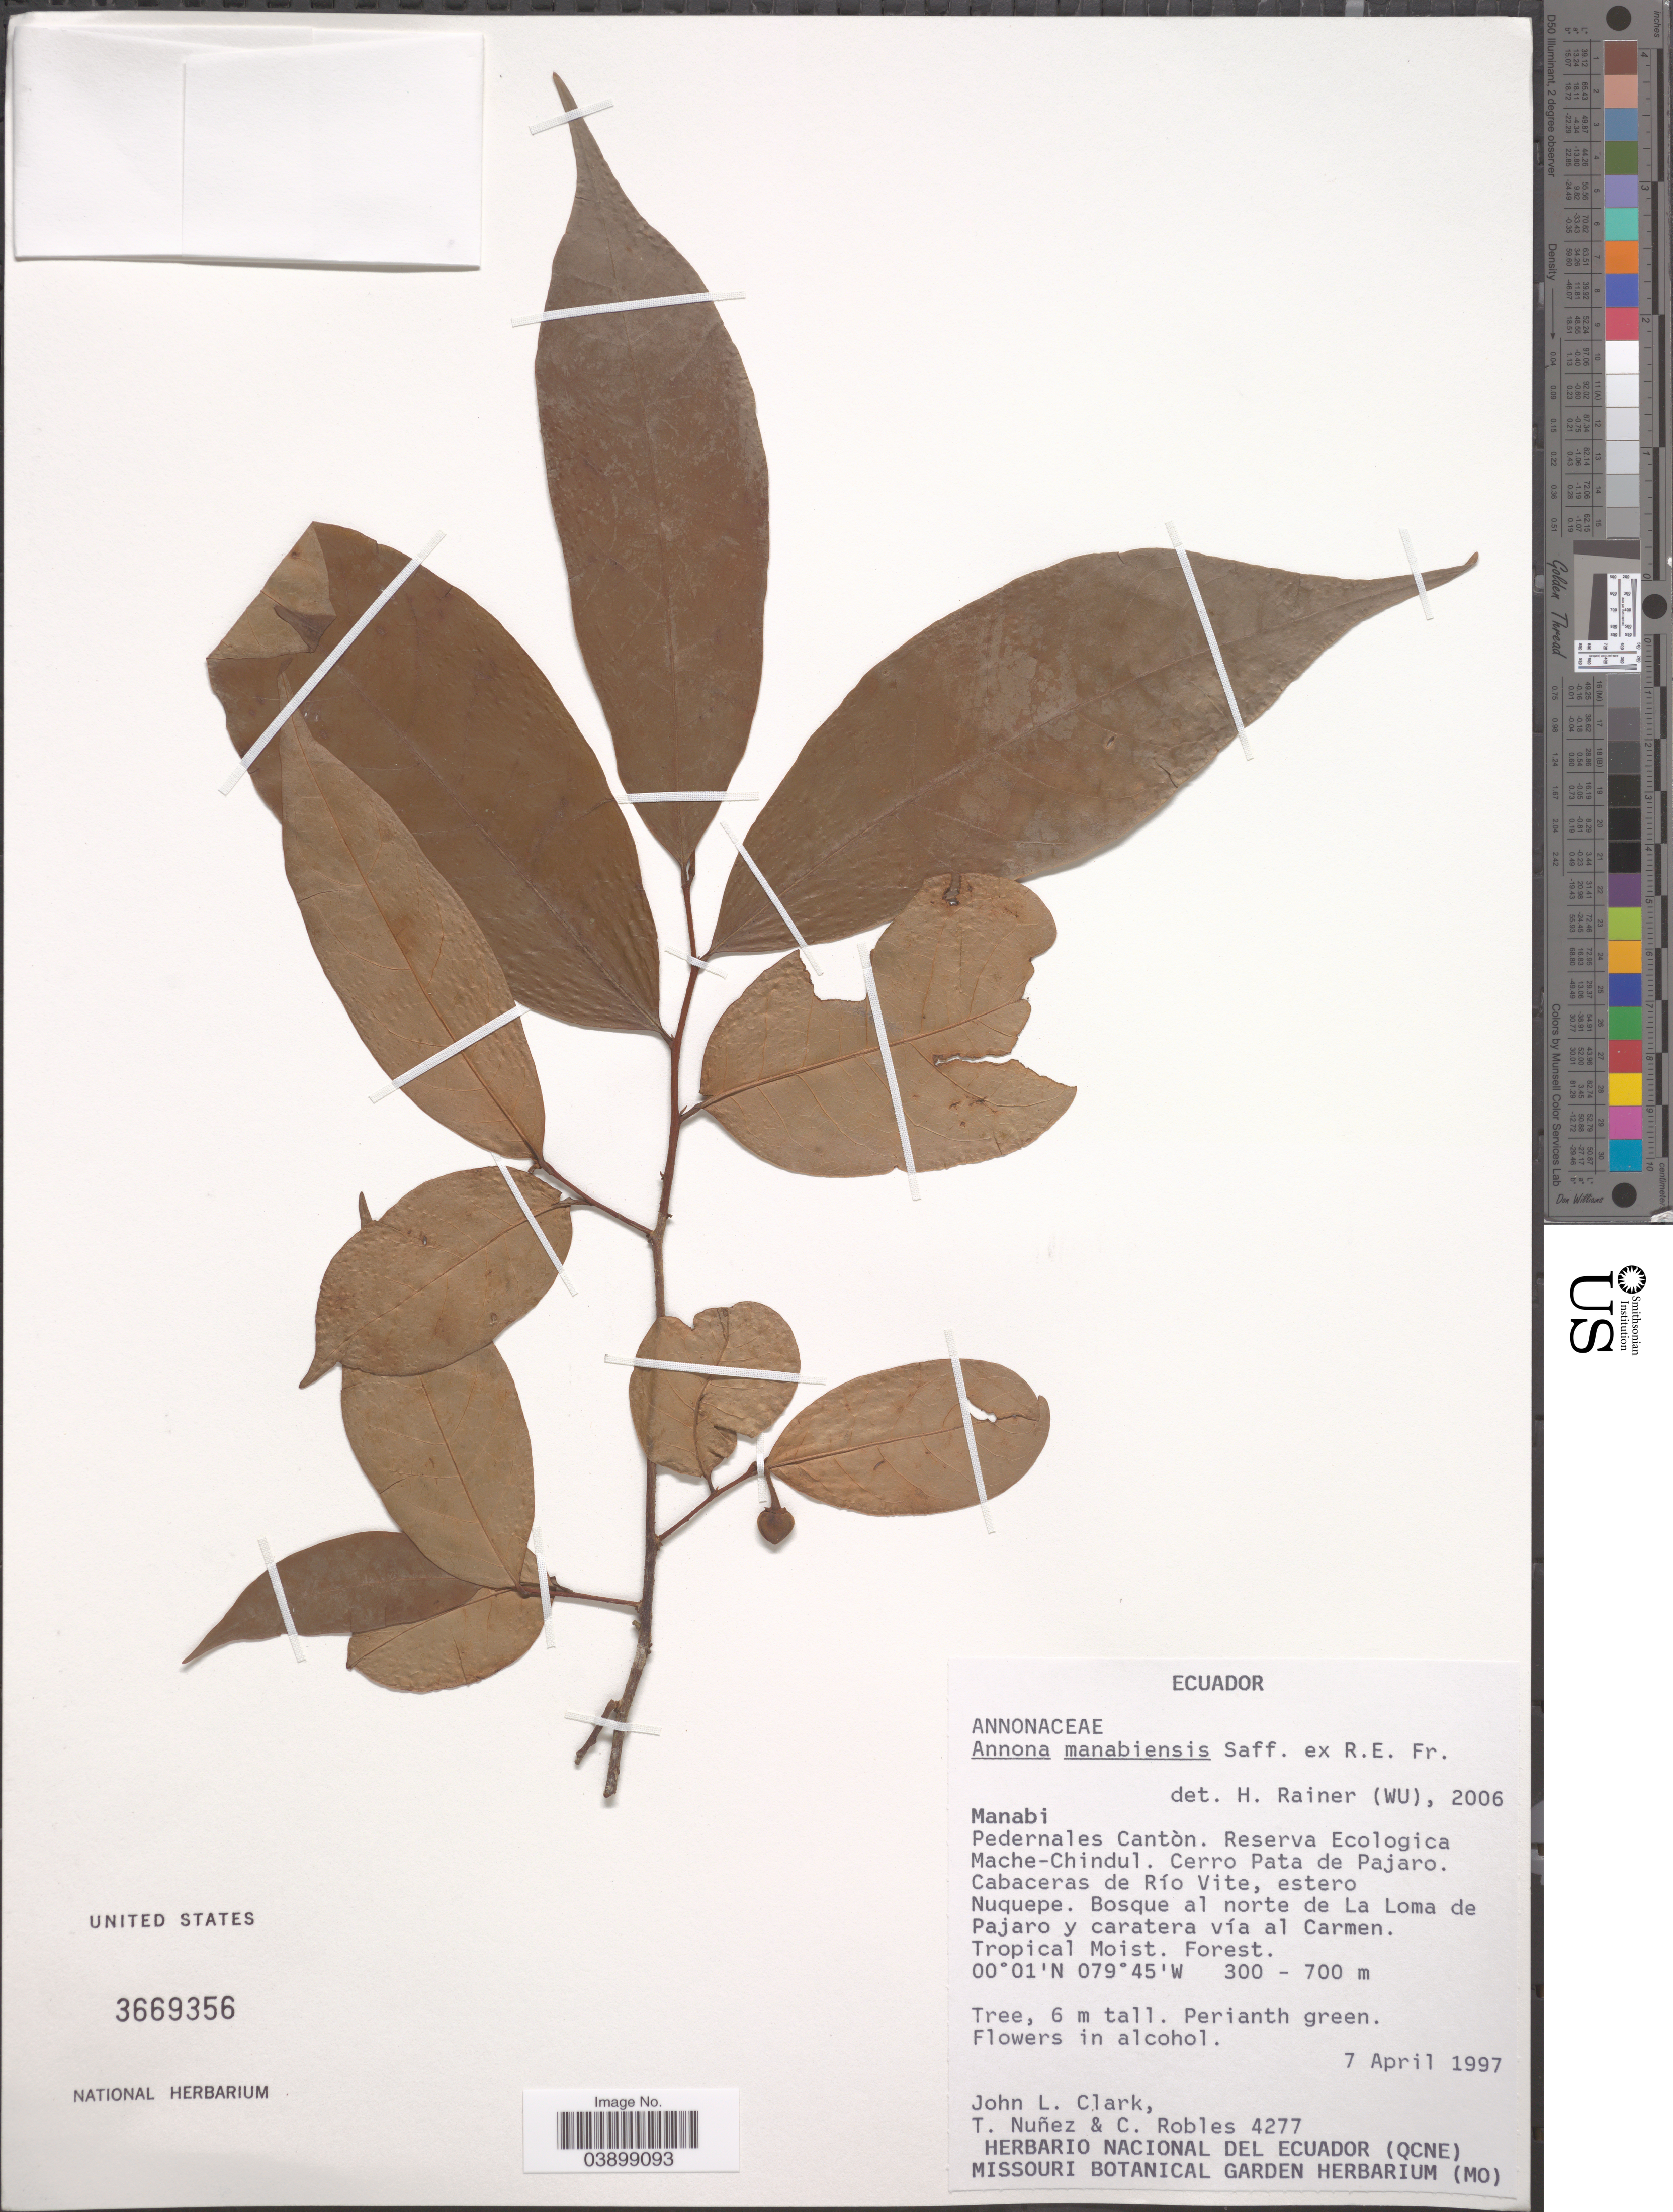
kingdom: Plantae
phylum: Tracheophyta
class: Magnoliopsida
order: Magnoliales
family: Annonaceae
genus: Annona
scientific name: Annona manabiensis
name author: Saff. ex R.E. Fr.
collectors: J. L. Clark, T. Núñez & C. Robles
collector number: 4277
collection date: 1997-04-07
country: Ecuador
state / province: Manabí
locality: Pedernales Cantón. Reserva Ecologica Mache-Chindul. Cerro Pata de Pajaro. Cabaceras de Río Vite, estero Nuquepe. Bosque al norte de La Loma de Pajaro y caratera vía al Carmen.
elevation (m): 300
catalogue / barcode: US 3669356